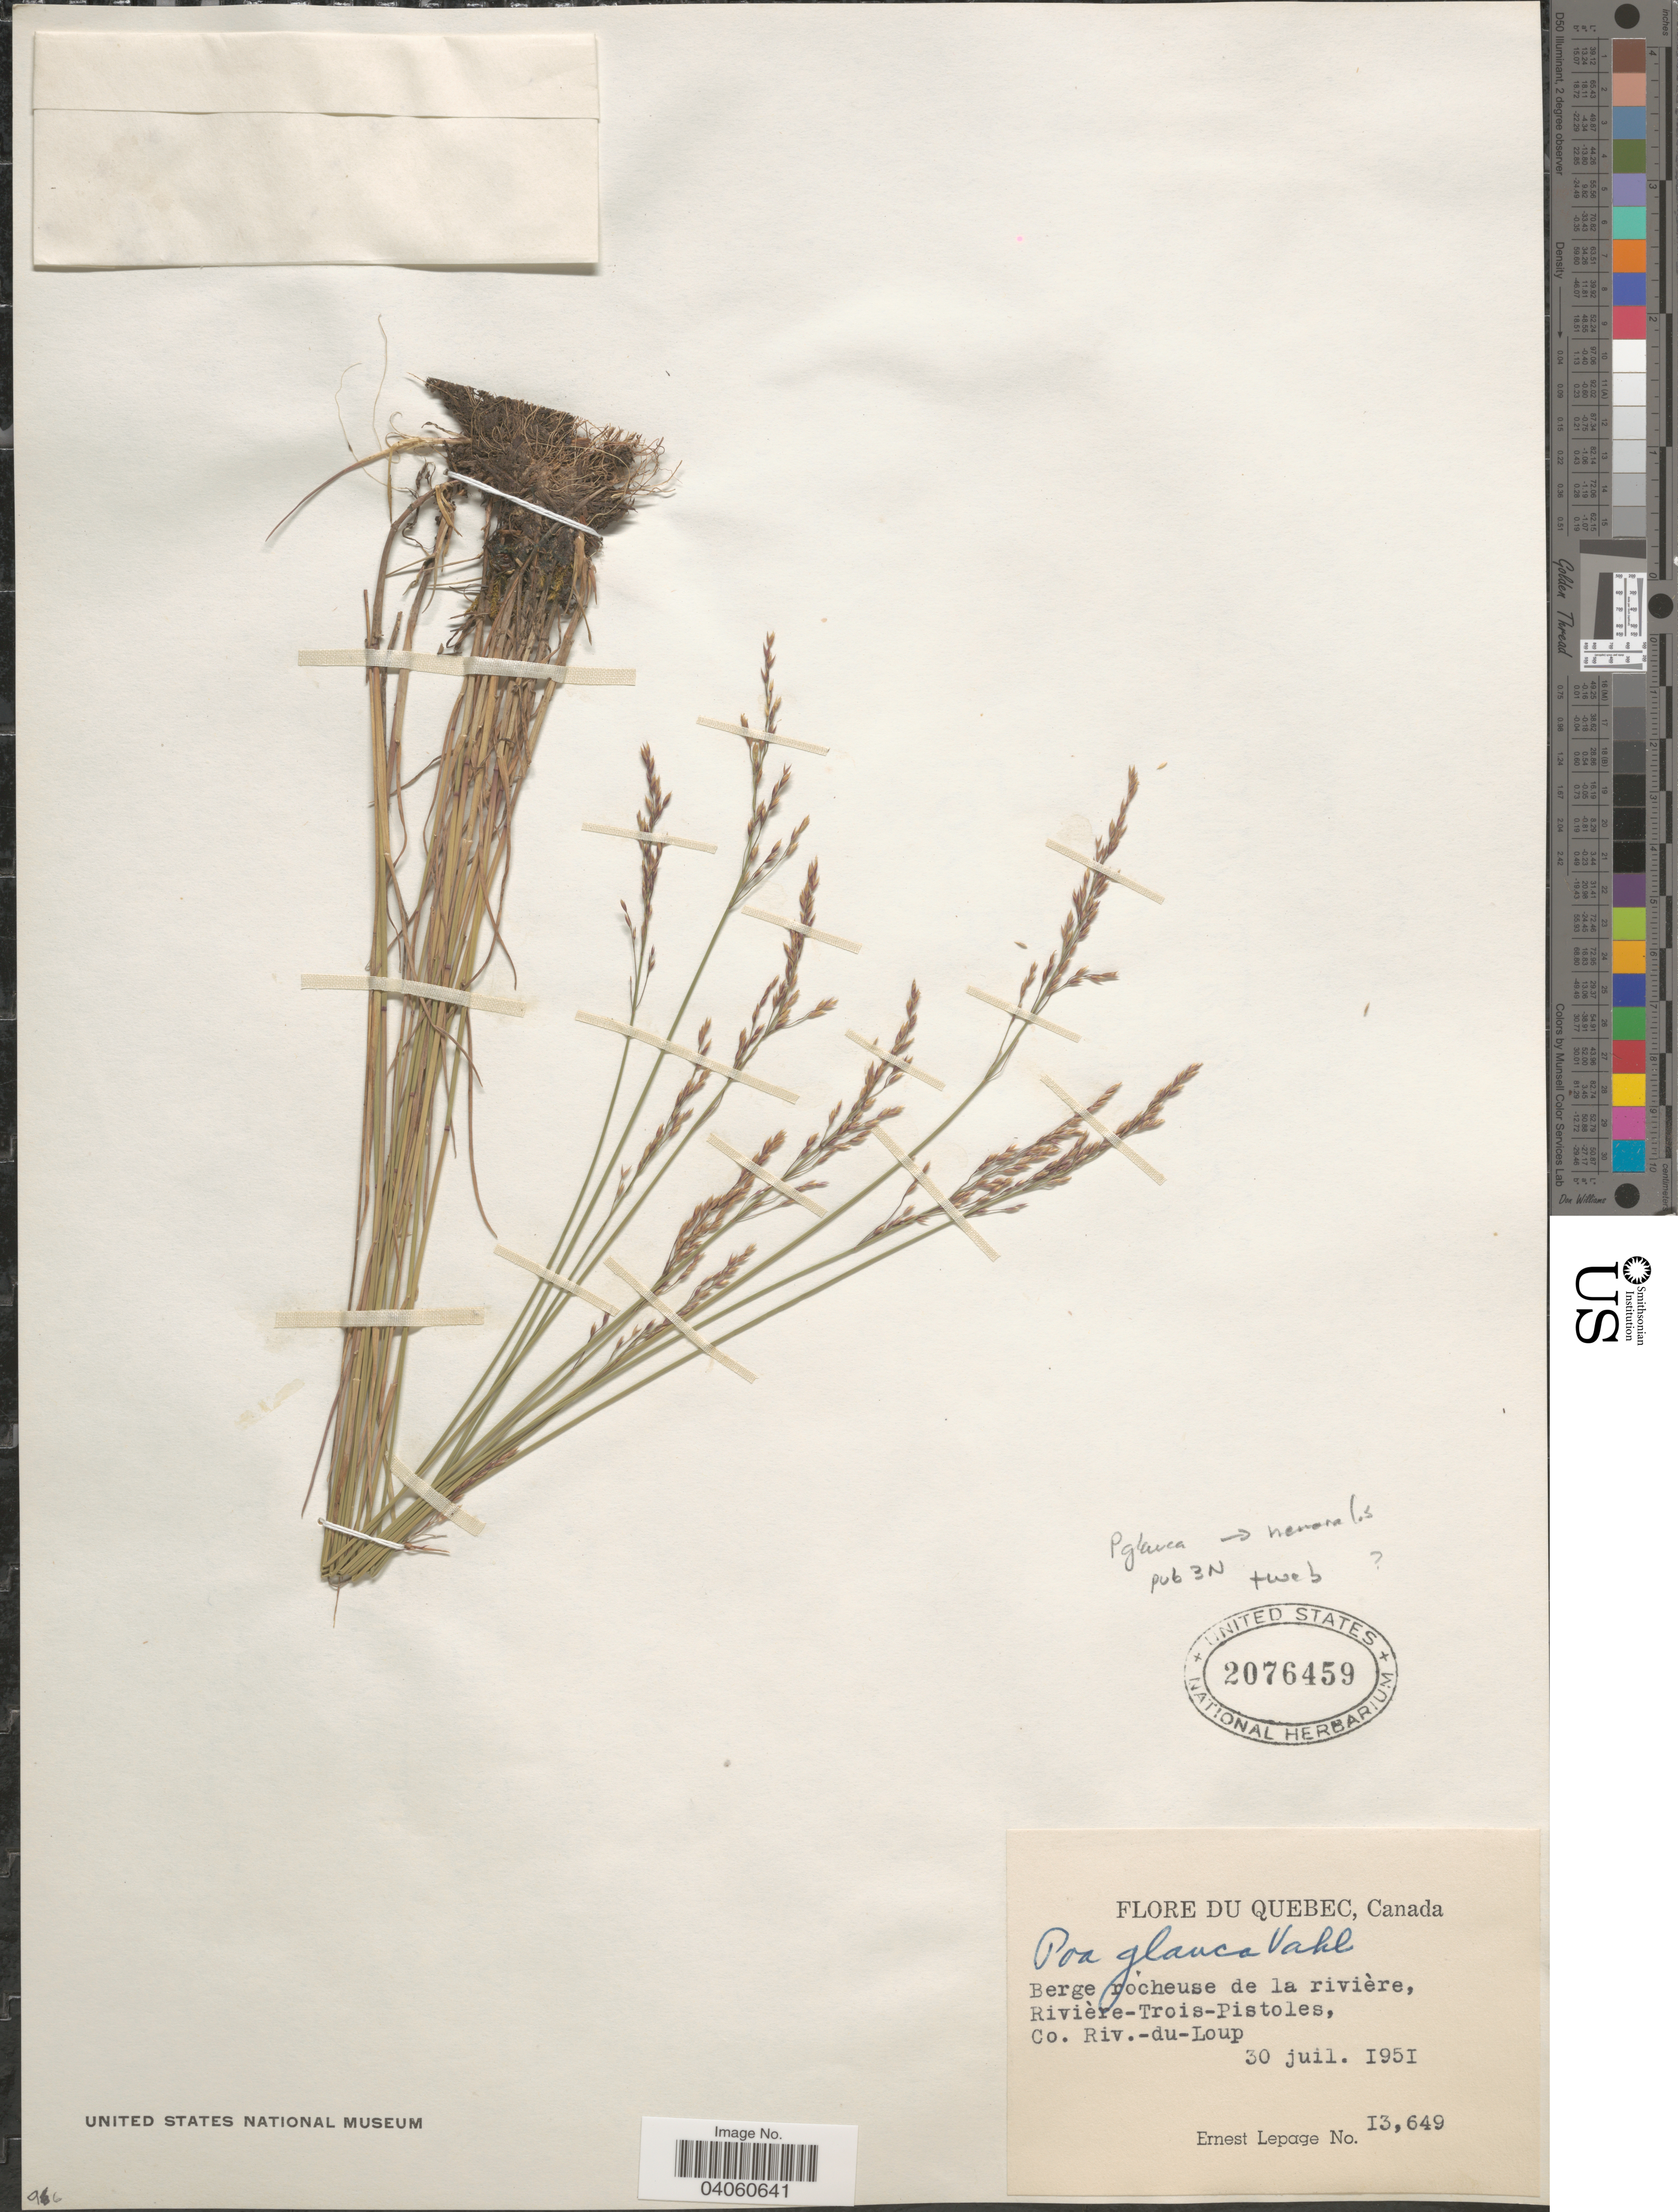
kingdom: Plantae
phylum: Tracheophyta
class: Liliopsida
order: Poales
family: Poaceae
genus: Poa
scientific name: Poa nemoralis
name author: L.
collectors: E. Lepage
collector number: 13649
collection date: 1951-07-30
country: Canada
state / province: Quebec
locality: Berge rocheuse de la rivière, Rivière-Trois-Pistoles, Co. Riv.-du-Loup.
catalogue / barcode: US 2076459